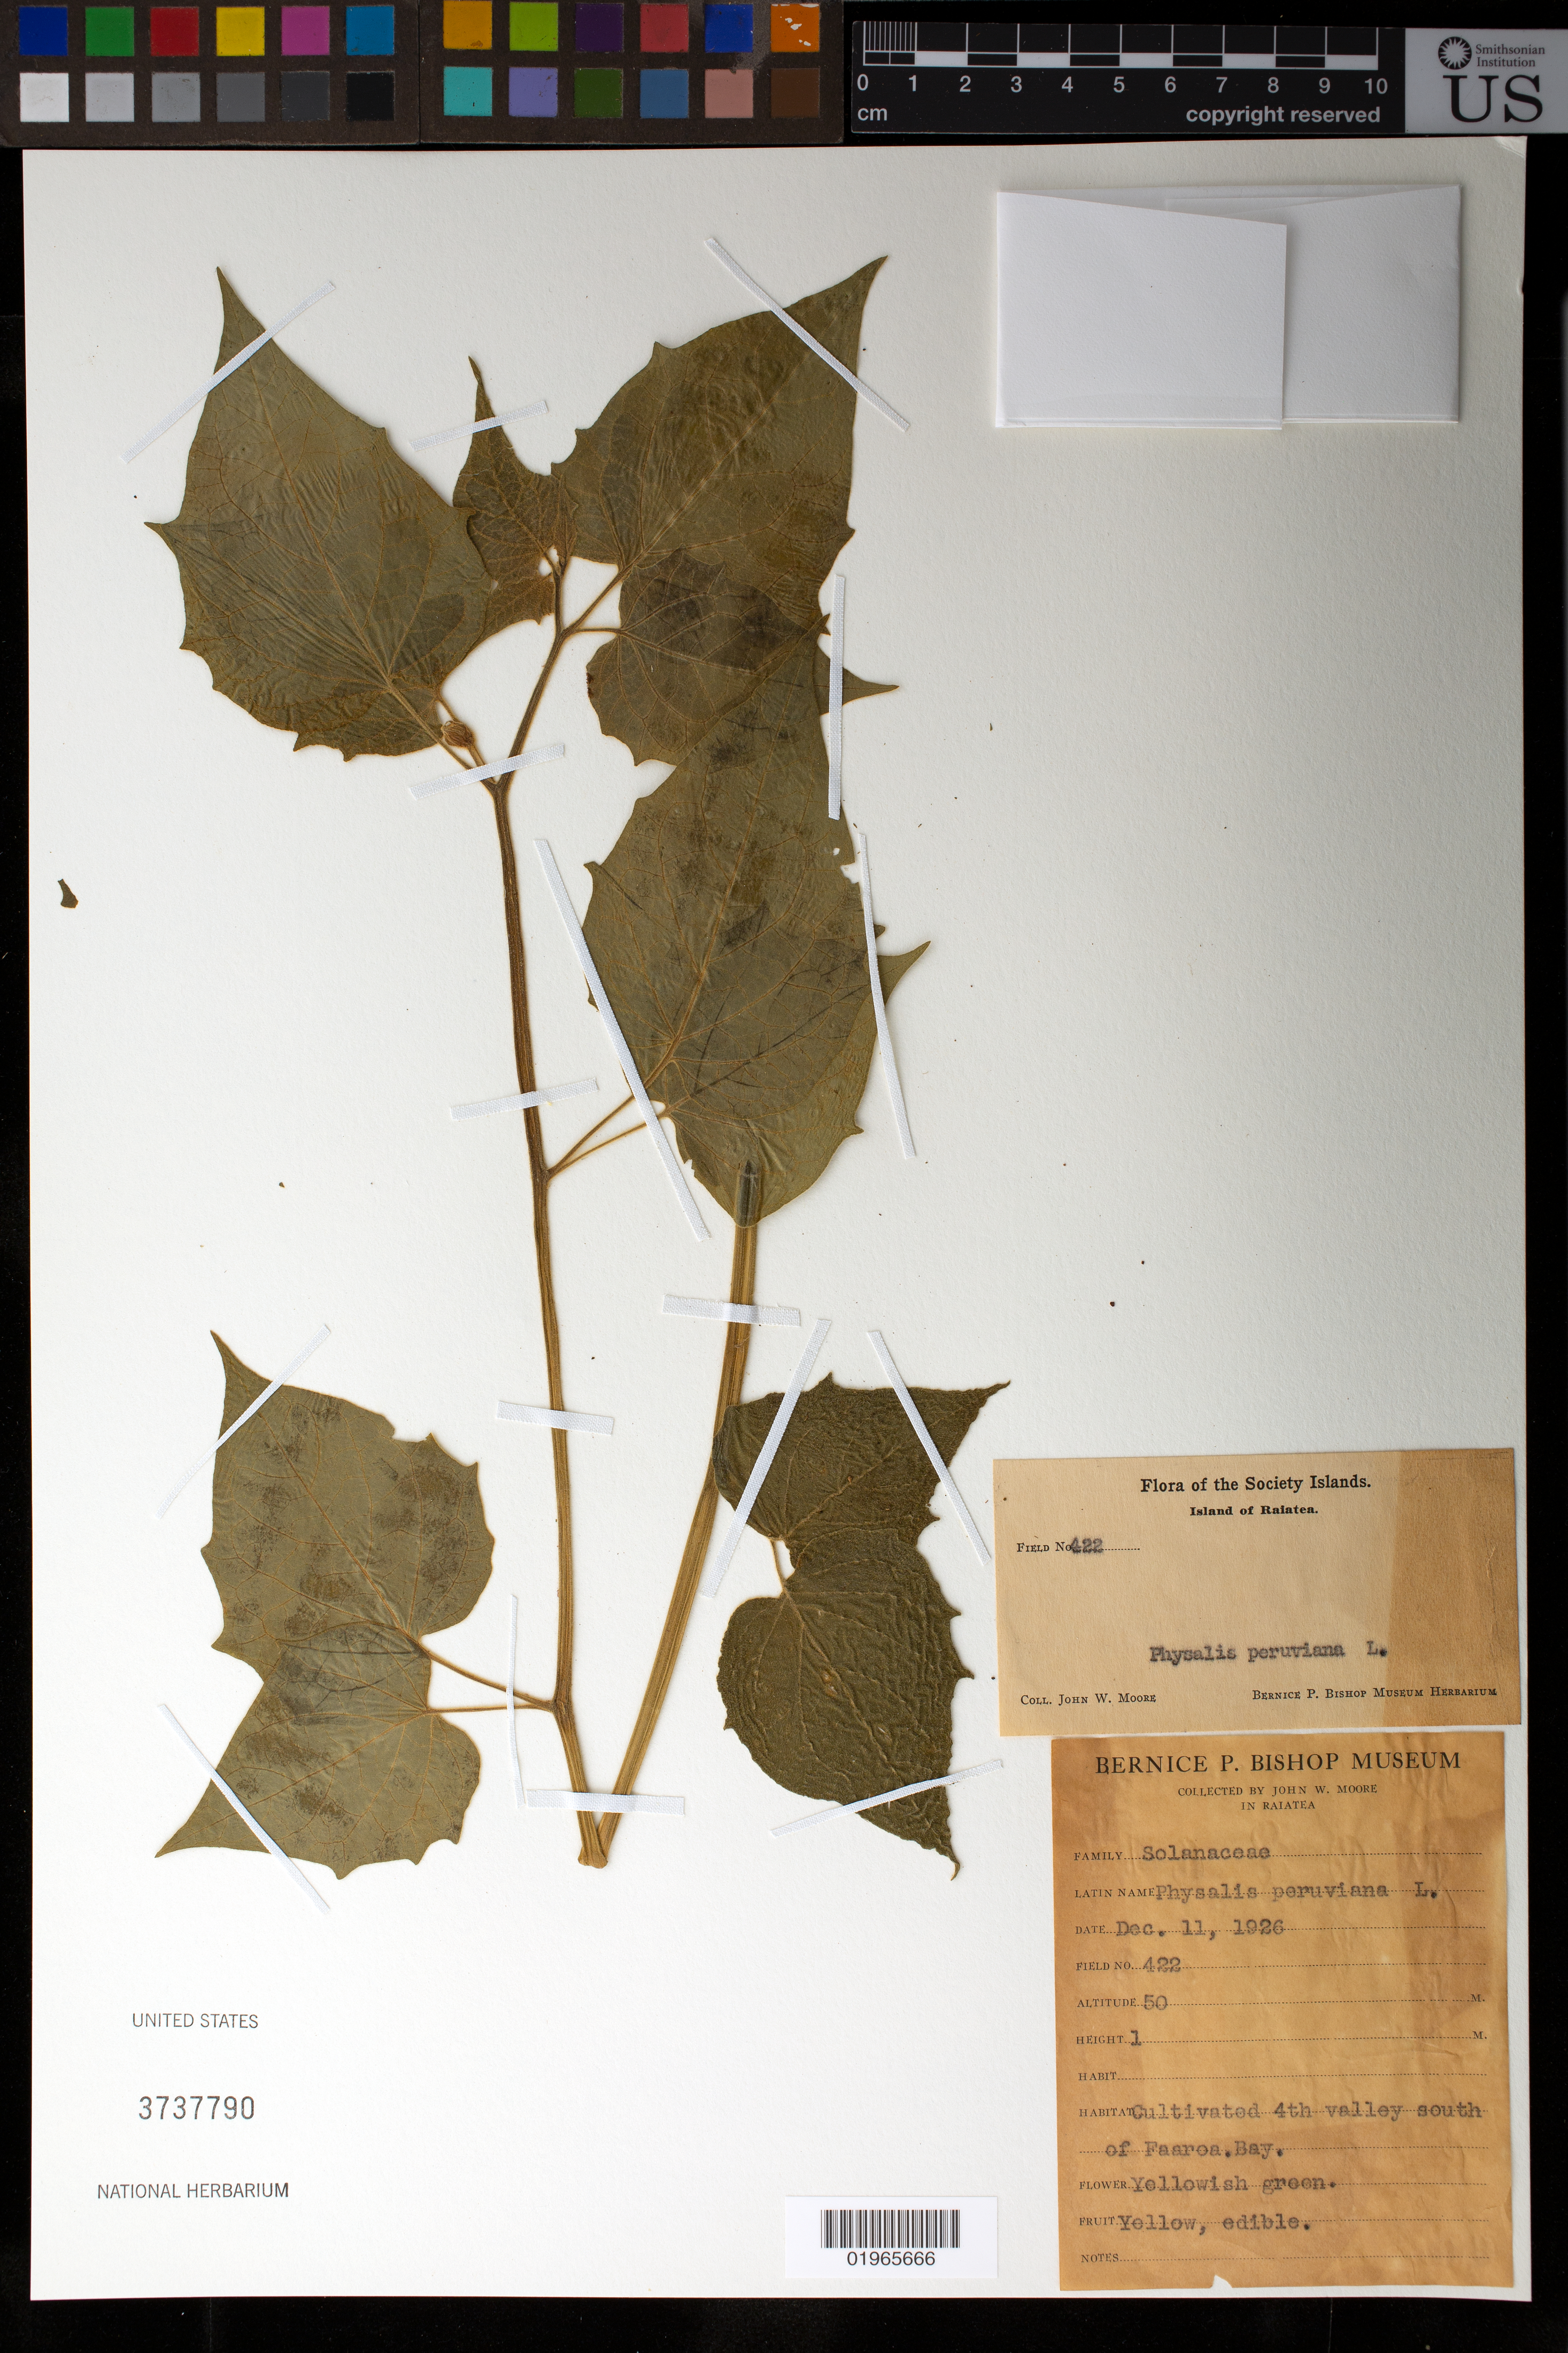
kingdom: Plantae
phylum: Tracheophyta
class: Magnoliopsida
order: Solanales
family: Solanaceae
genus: Physalis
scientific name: Physalis peruviana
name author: L.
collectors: J. Moore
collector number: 422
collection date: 1926-12-11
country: French Polynesia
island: Raiatea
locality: Island of Raiatea, 4th valley south of Faaroa Bay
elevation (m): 50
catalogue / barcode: US 3737790